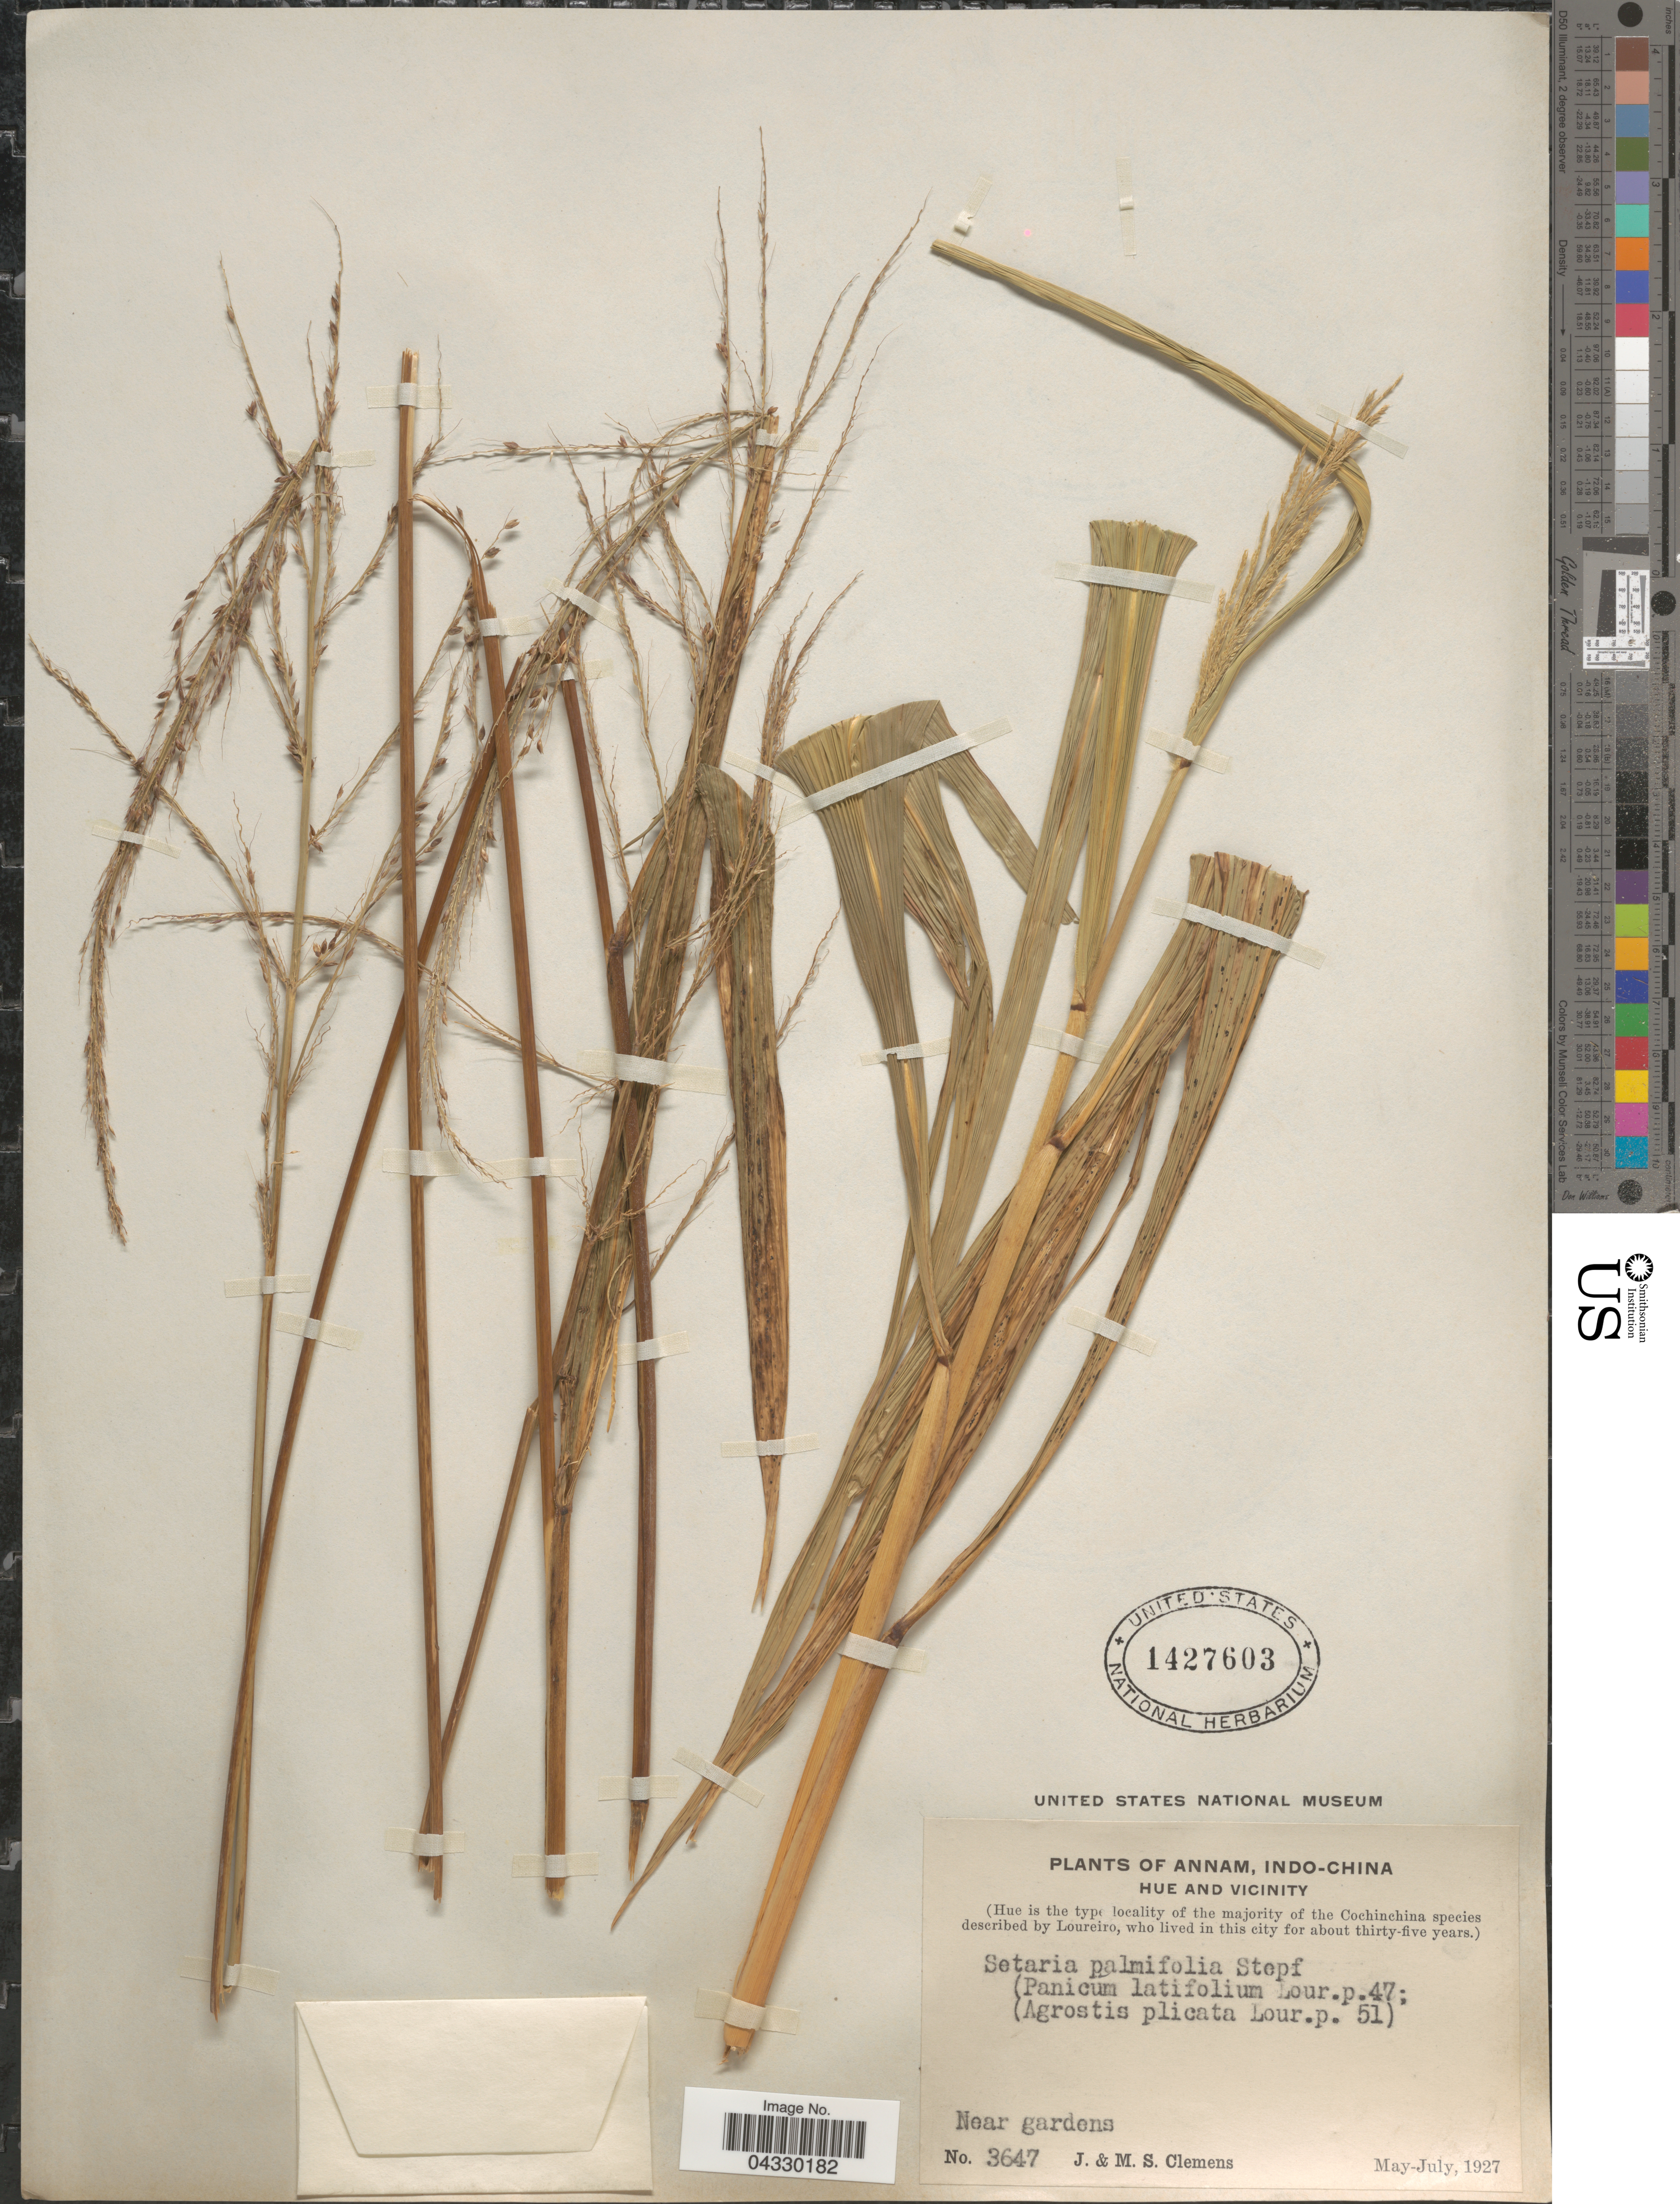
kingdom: Plantae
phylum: Tracheophyta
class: Liliopsida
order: Poales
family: Poaceae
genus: Setaria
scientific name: Setaria palmifolia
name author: (J. Koenig) Stapf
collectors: J. Clemens & M. S. Clemens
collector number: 3647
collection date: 1927-05/1927-07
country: Vietnam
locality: Annam, Indo-China. Hue and vicinity. Near gardens.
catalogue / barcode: US 1427603